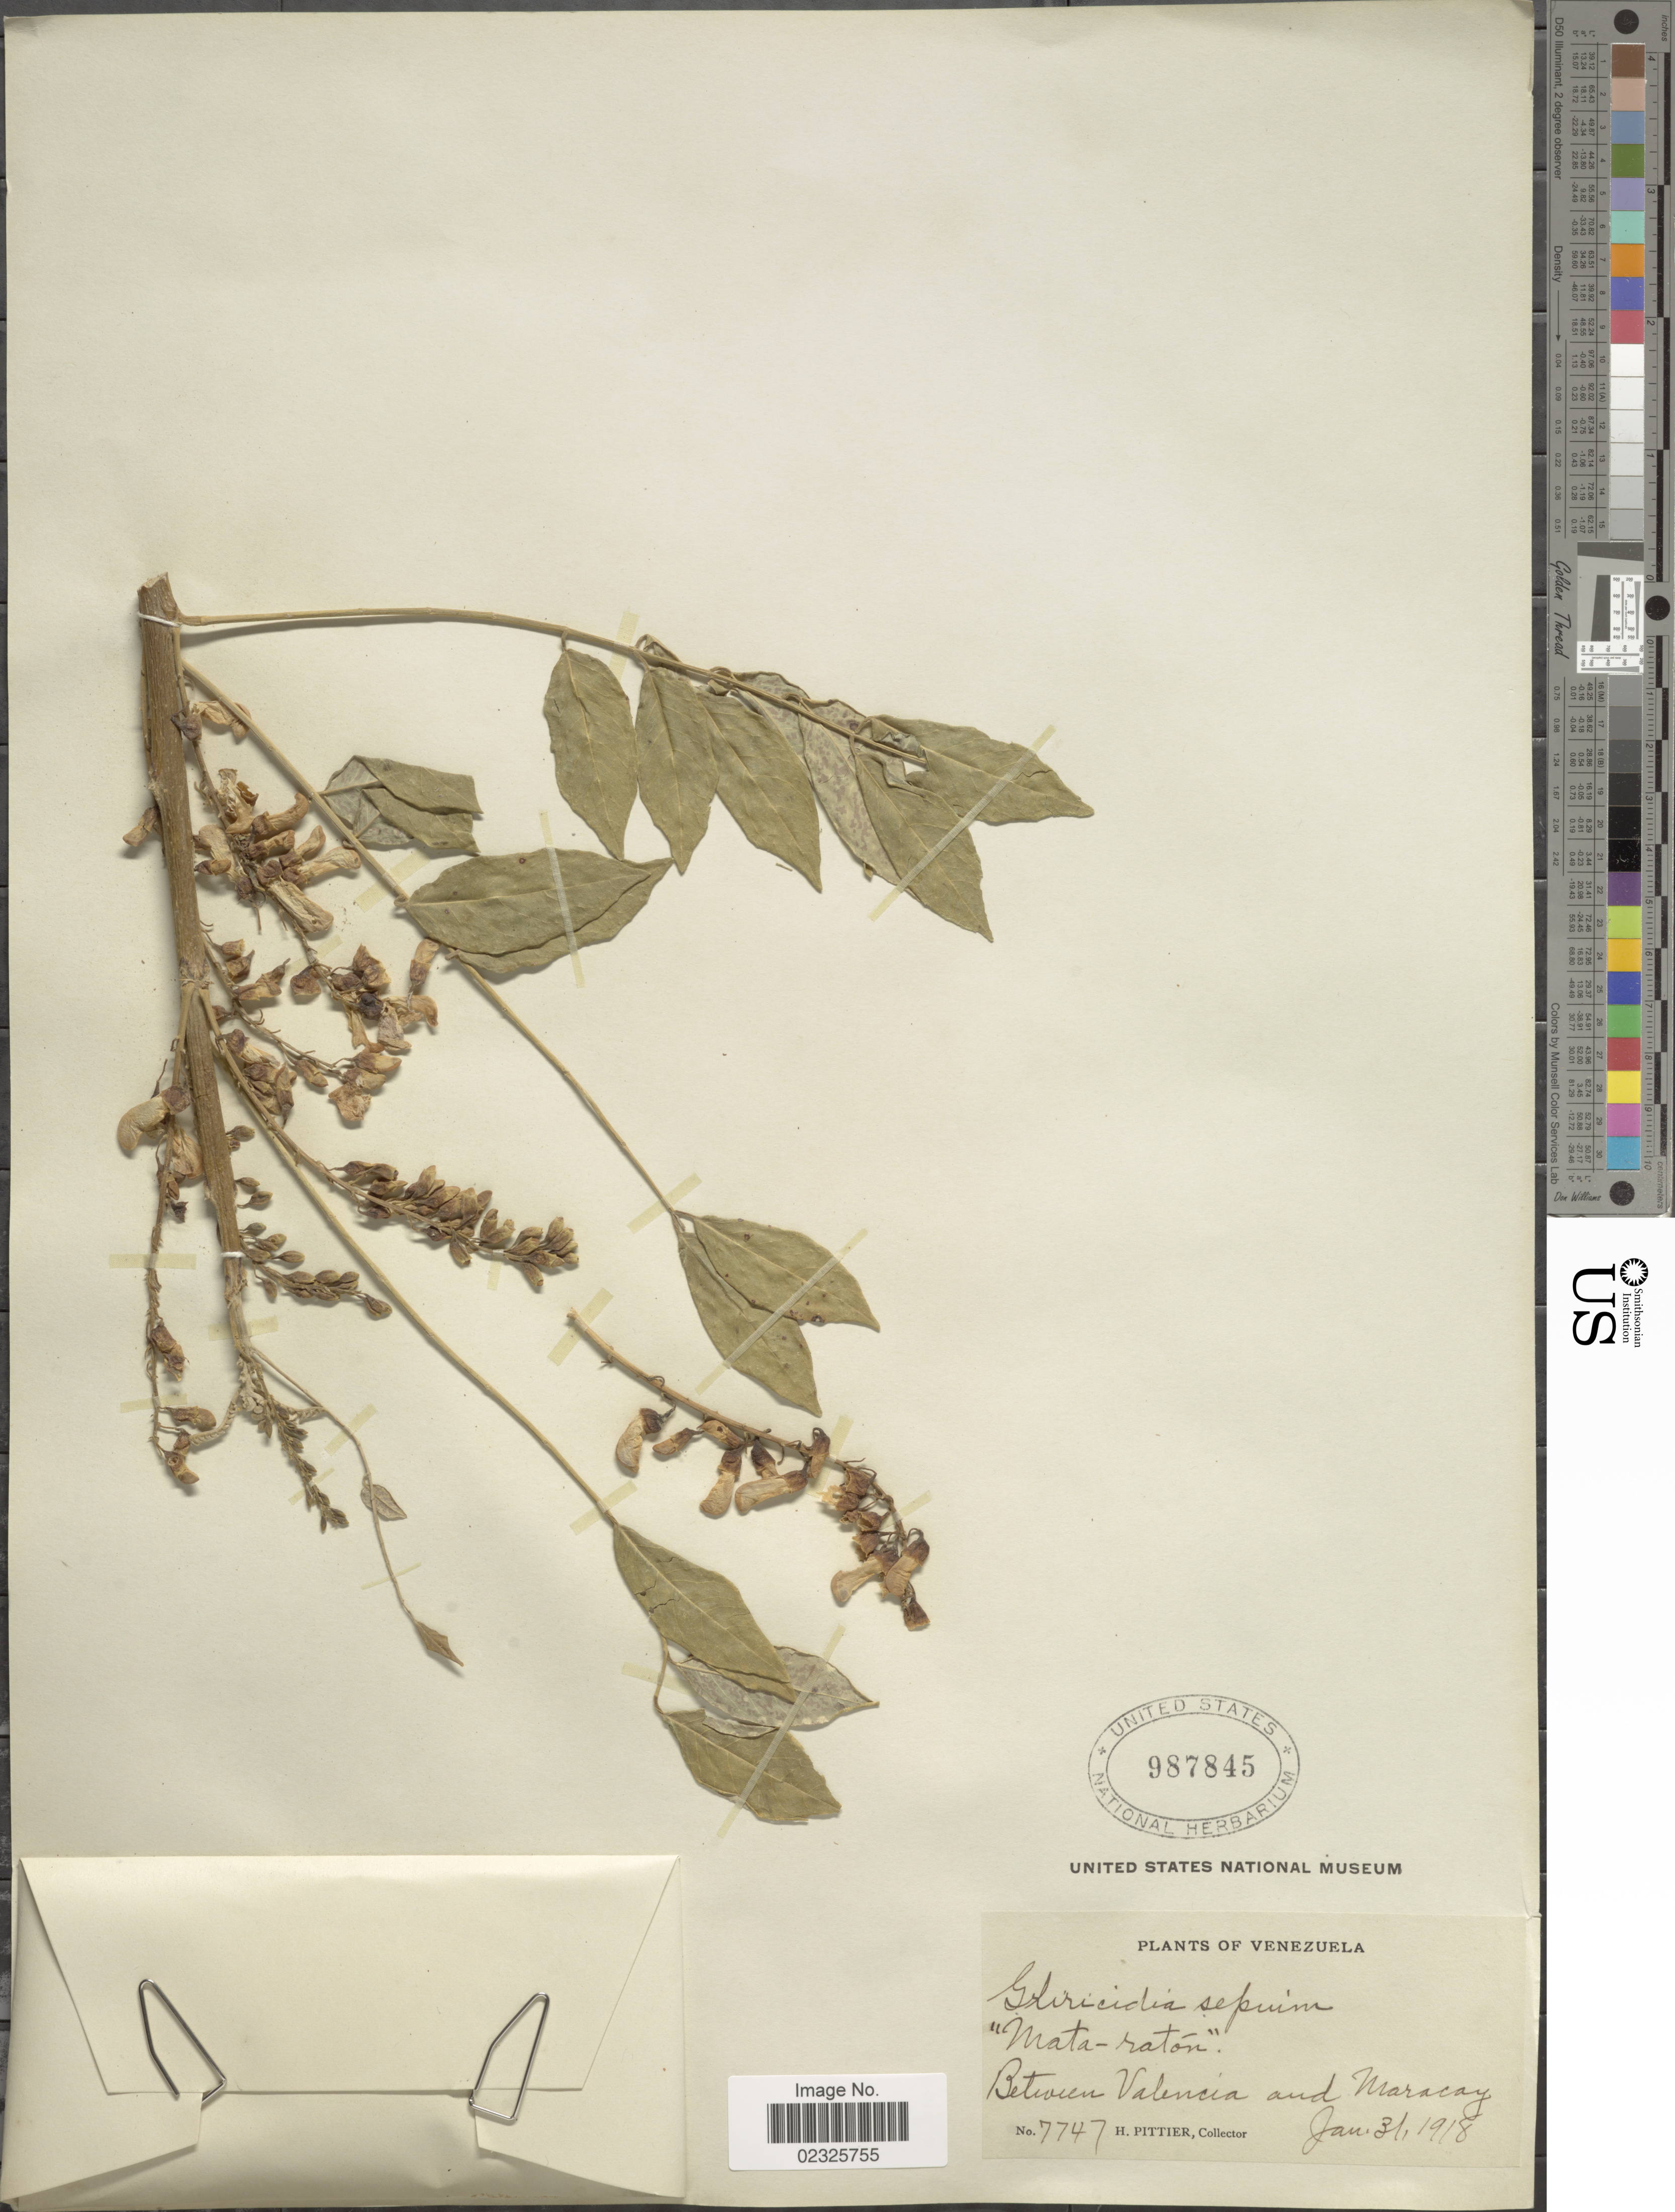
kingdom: Plantae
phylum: Tracheophyta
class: Magnoliopsida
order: Fabales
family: Fabaceae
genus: Gliricidia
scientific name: Gliricidia sepium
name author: (Jacq.) Kunth ex Walp.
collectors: H. F. Pittier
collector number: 7747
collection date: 1918-01-31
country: Venezuela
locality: Between Valencia and Maravay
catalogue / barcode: US 987845